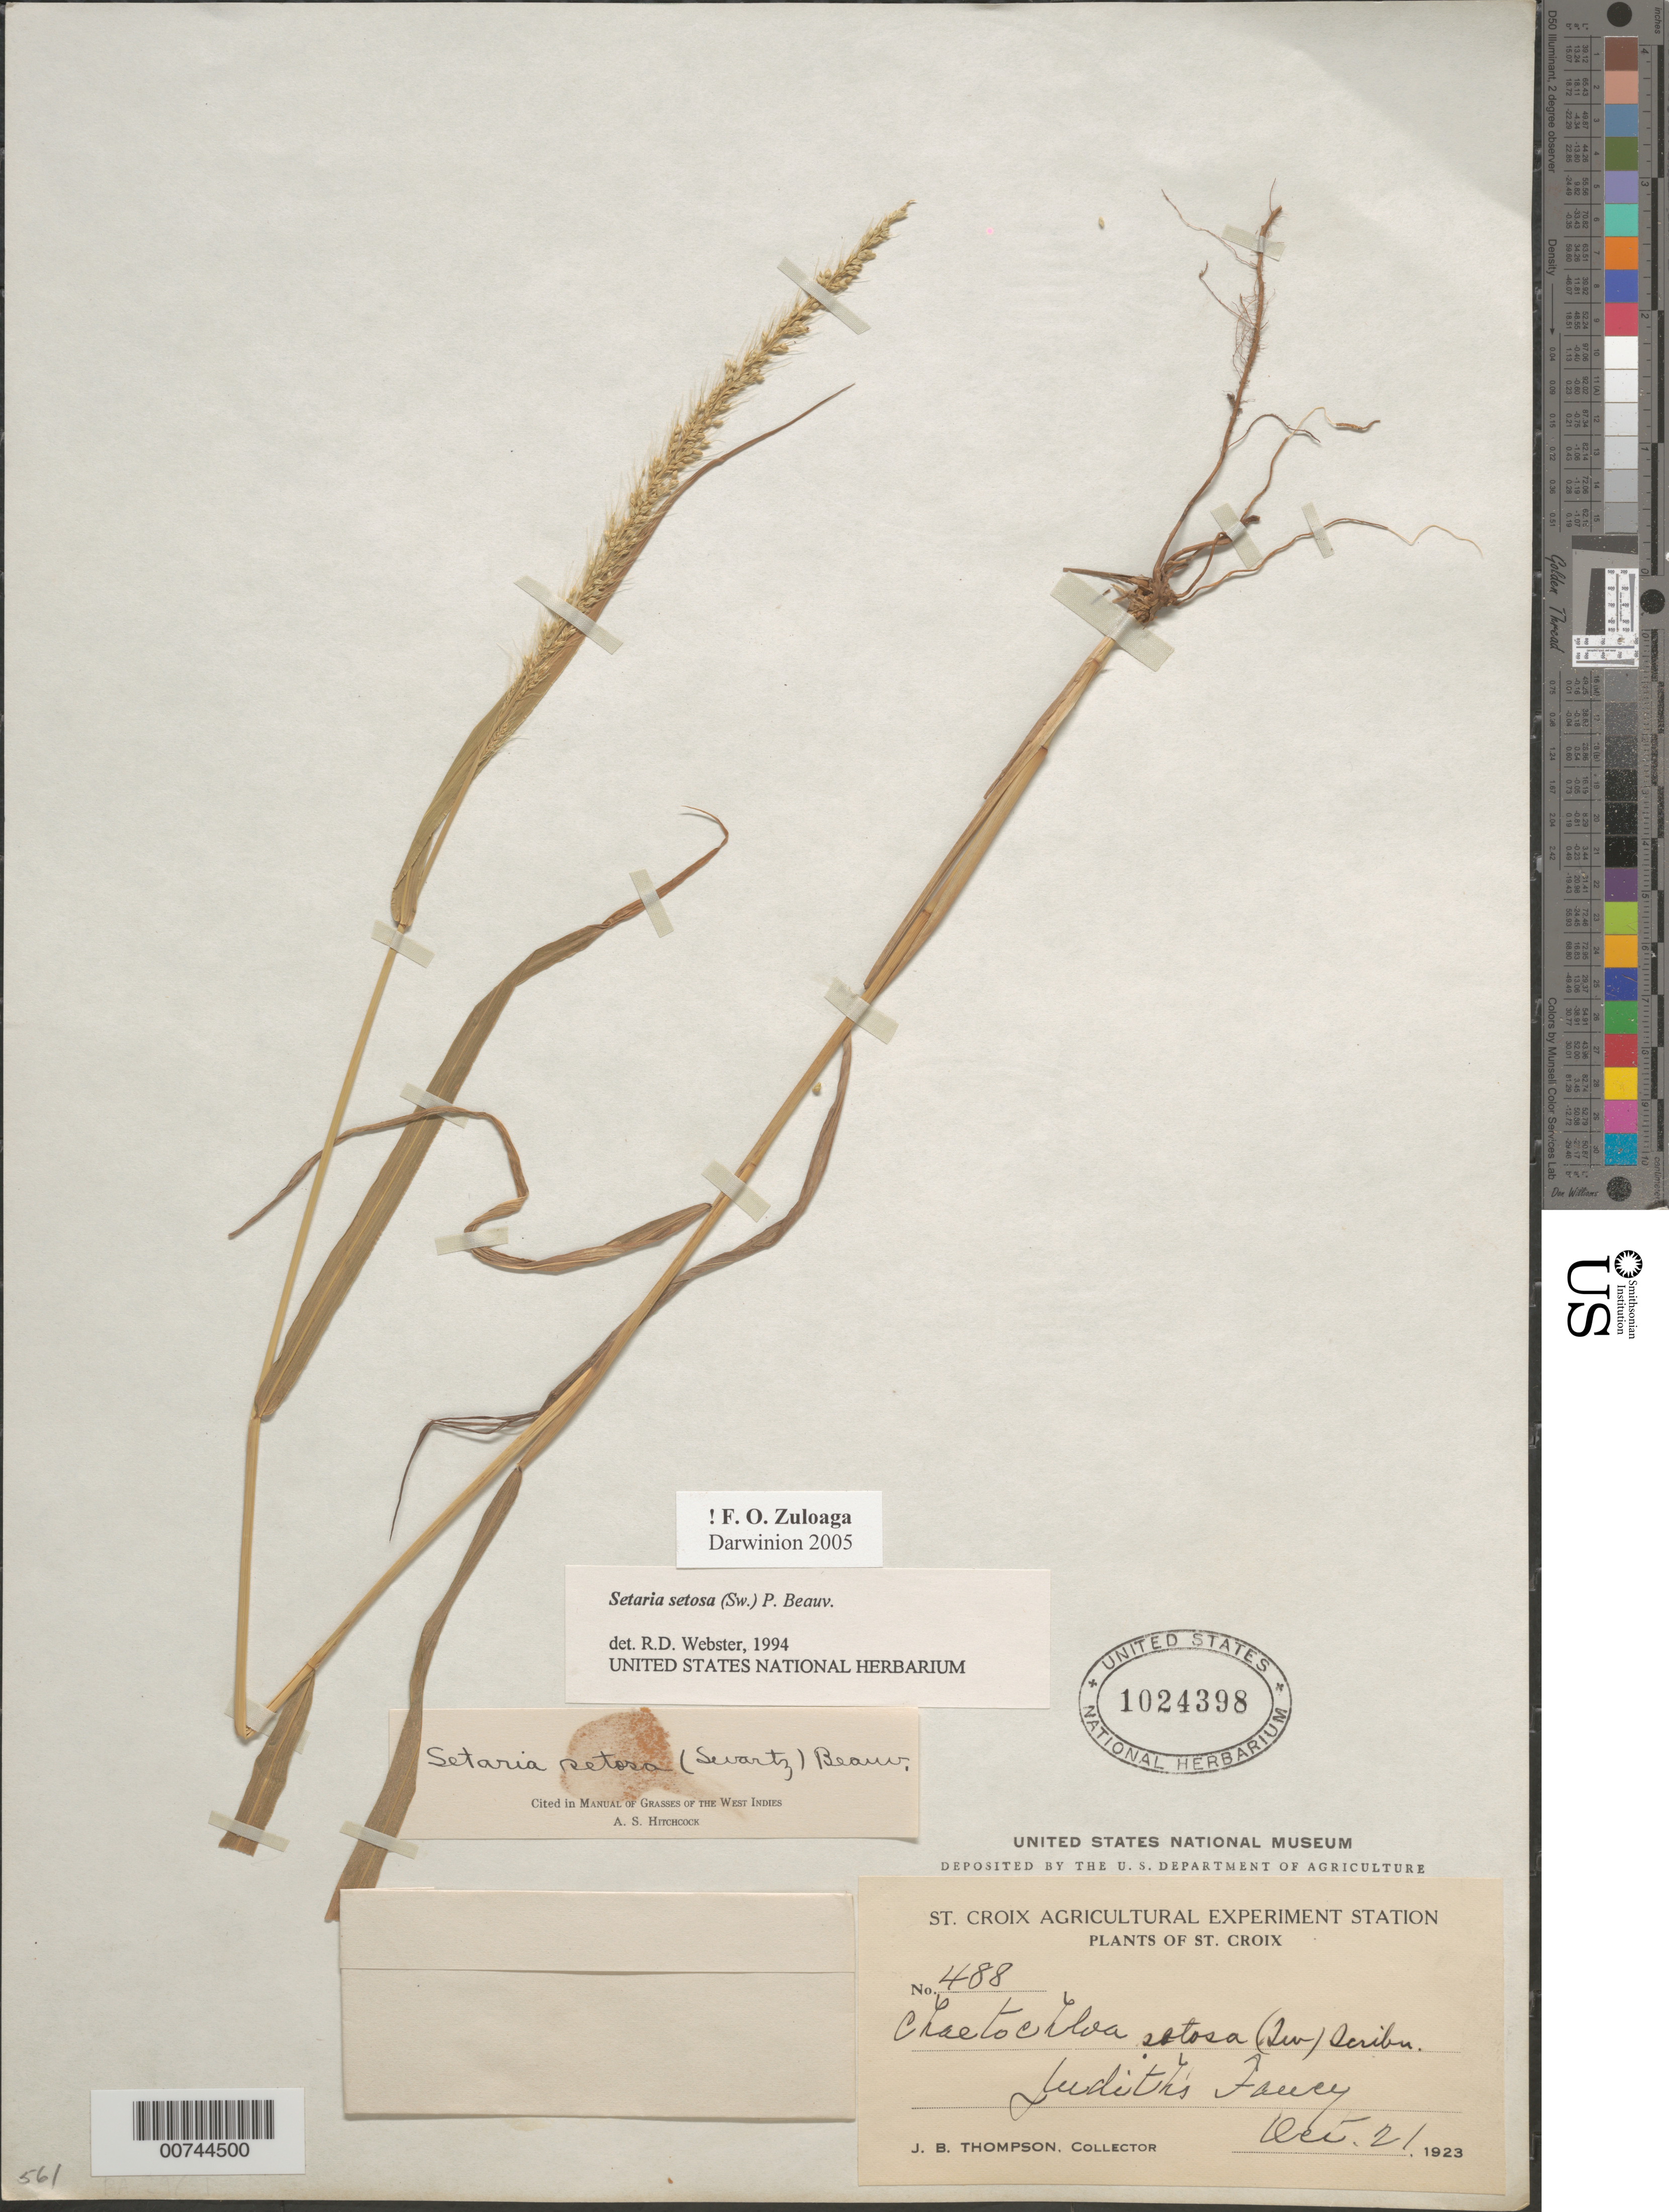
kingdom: Plantae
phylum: Tracheophyta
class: Liliopsida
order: Poales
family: Poaceae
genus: Setaria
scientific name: Setaria setosa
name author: (Sw.) P. Beauv.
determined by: Webster, Robert D.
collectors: J. B. Thompson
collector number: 488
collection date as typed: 21 Oct 1923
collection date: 1923-10-21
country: U.S. Virgin Islands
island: St. Croix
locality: St. Croix; Judith's Fancy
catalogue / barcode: US 1024398